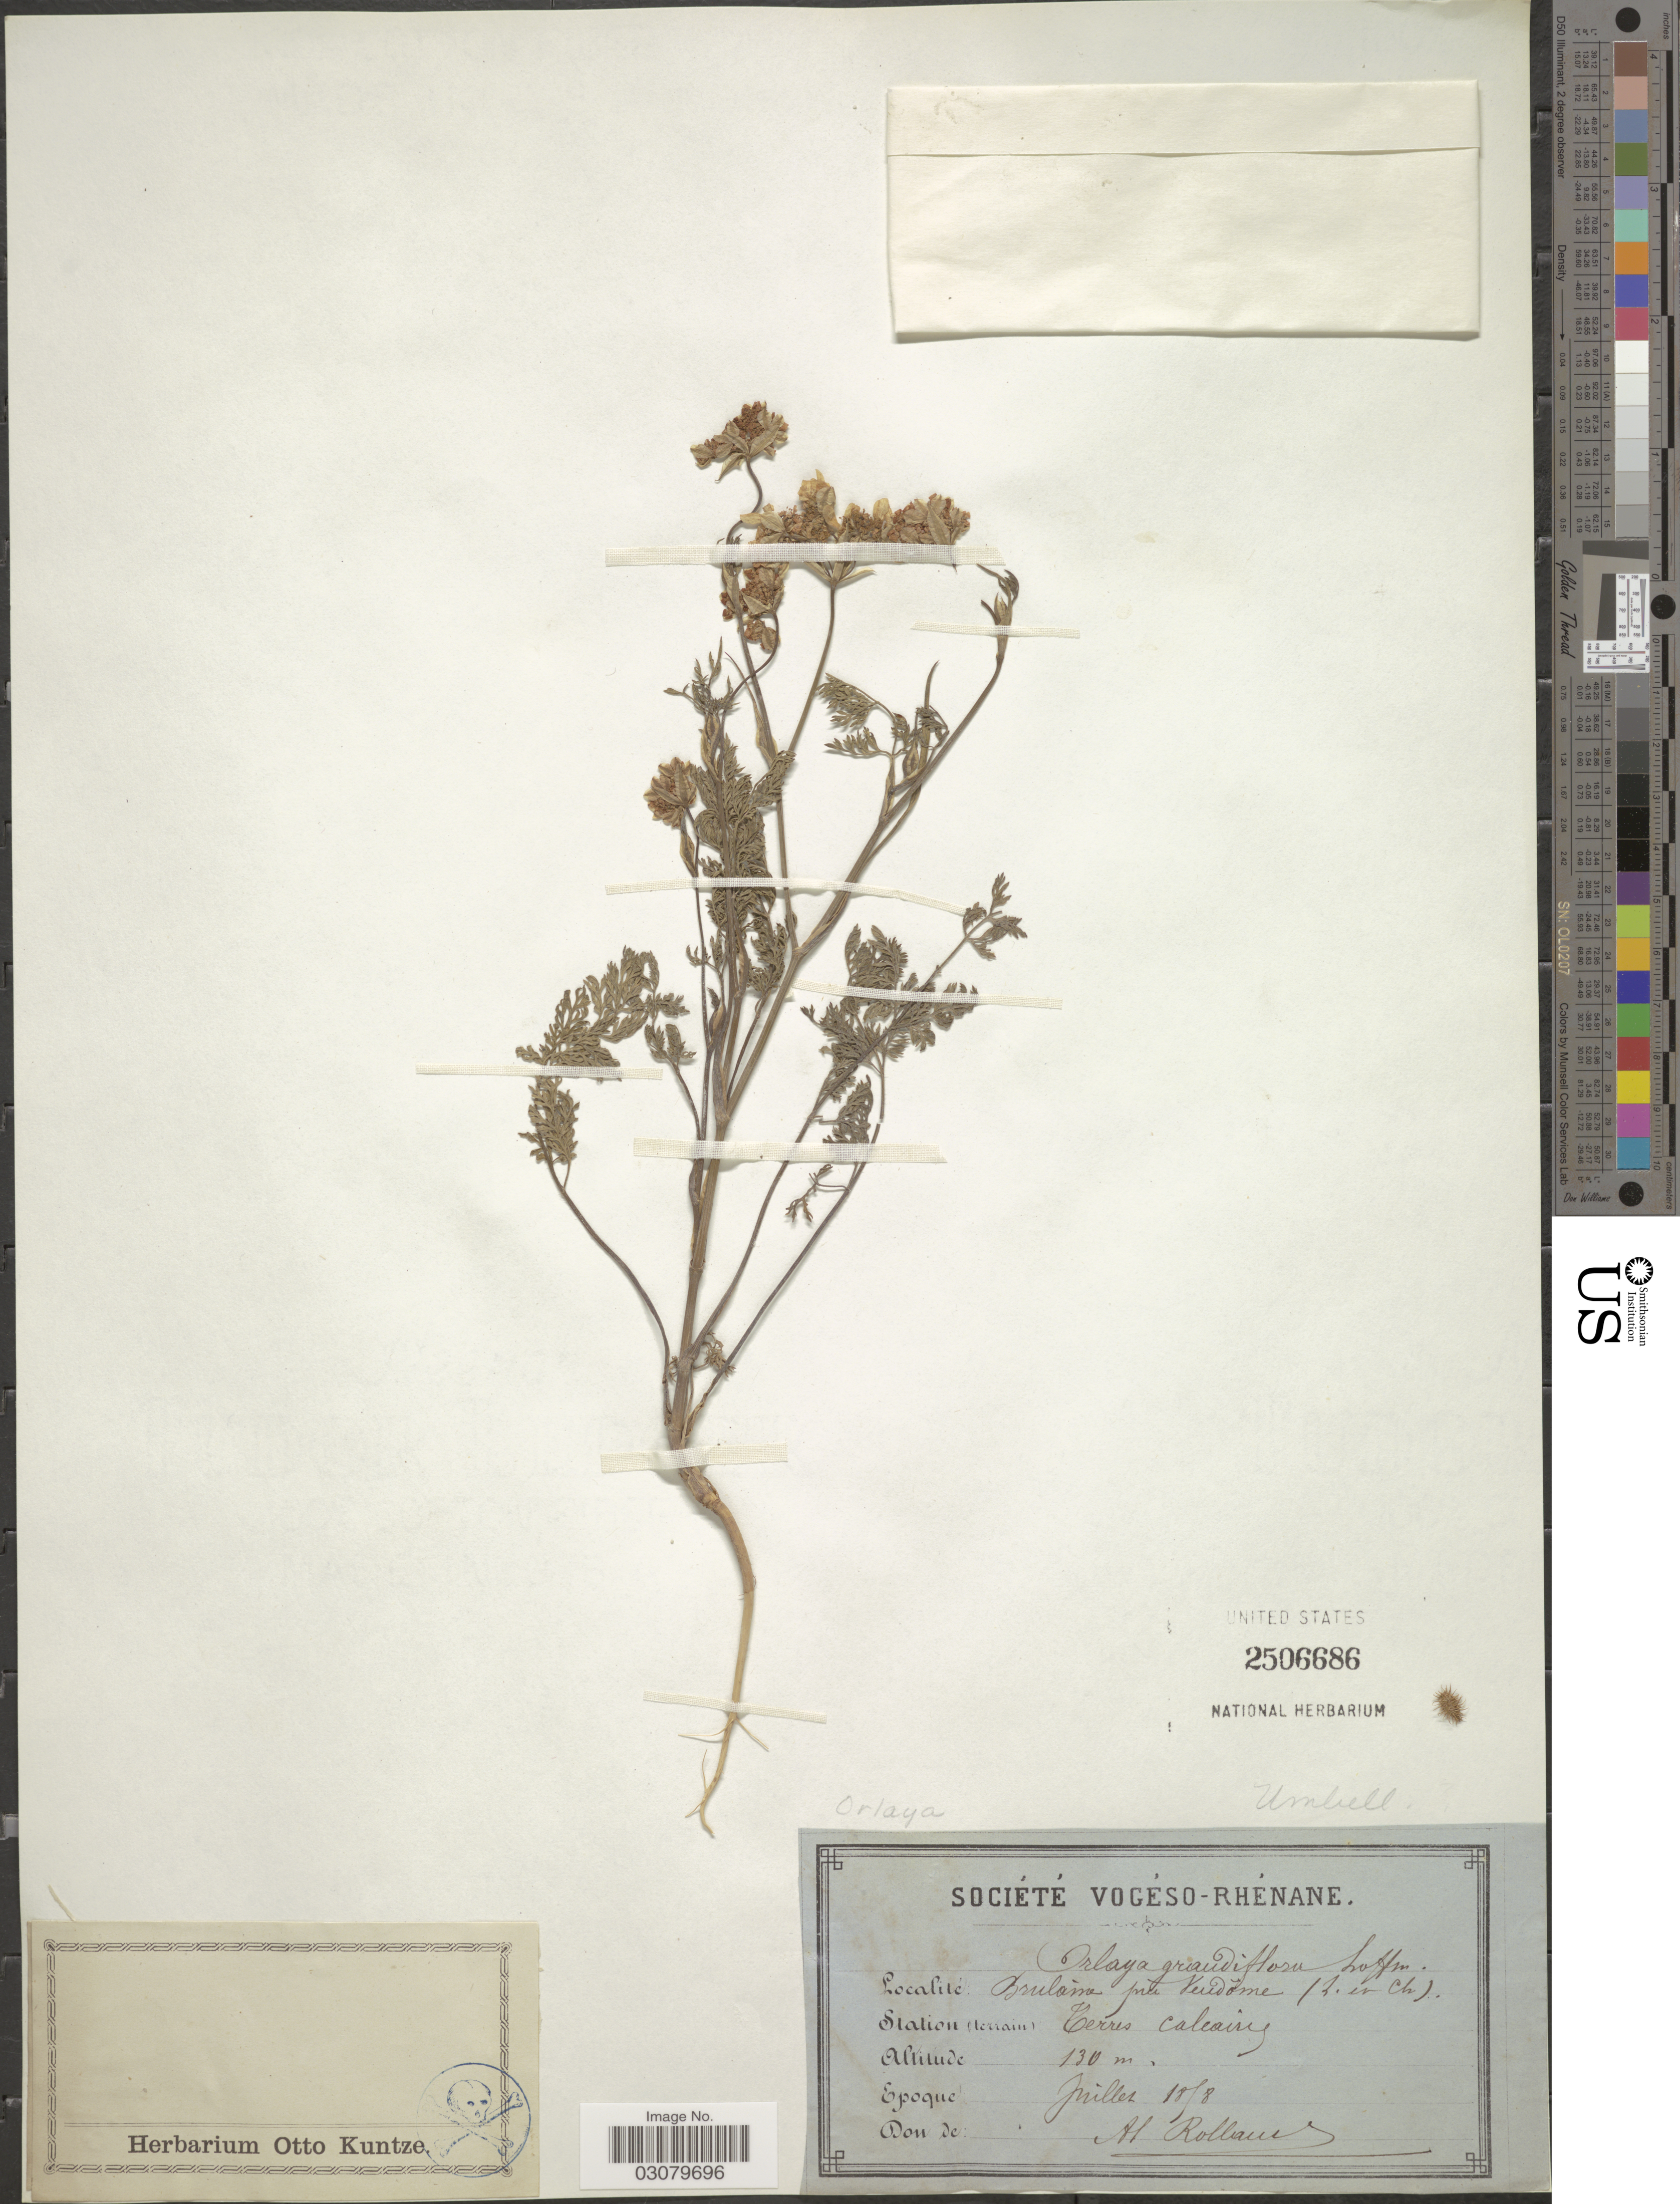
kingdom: Plantae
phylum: Tracheophyta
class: Magnoliopsida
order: Apiales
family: Apiaceae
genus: Orlaya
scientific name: Orlaya grandiflora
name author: (L.) Hoffm.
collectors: A. Rolland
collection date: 1858-07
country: France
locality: Brulaisse pres Vendôme (L. et Ch.) Station (terrain) Terres calcaires.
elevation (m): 130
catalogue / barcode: US 2506686